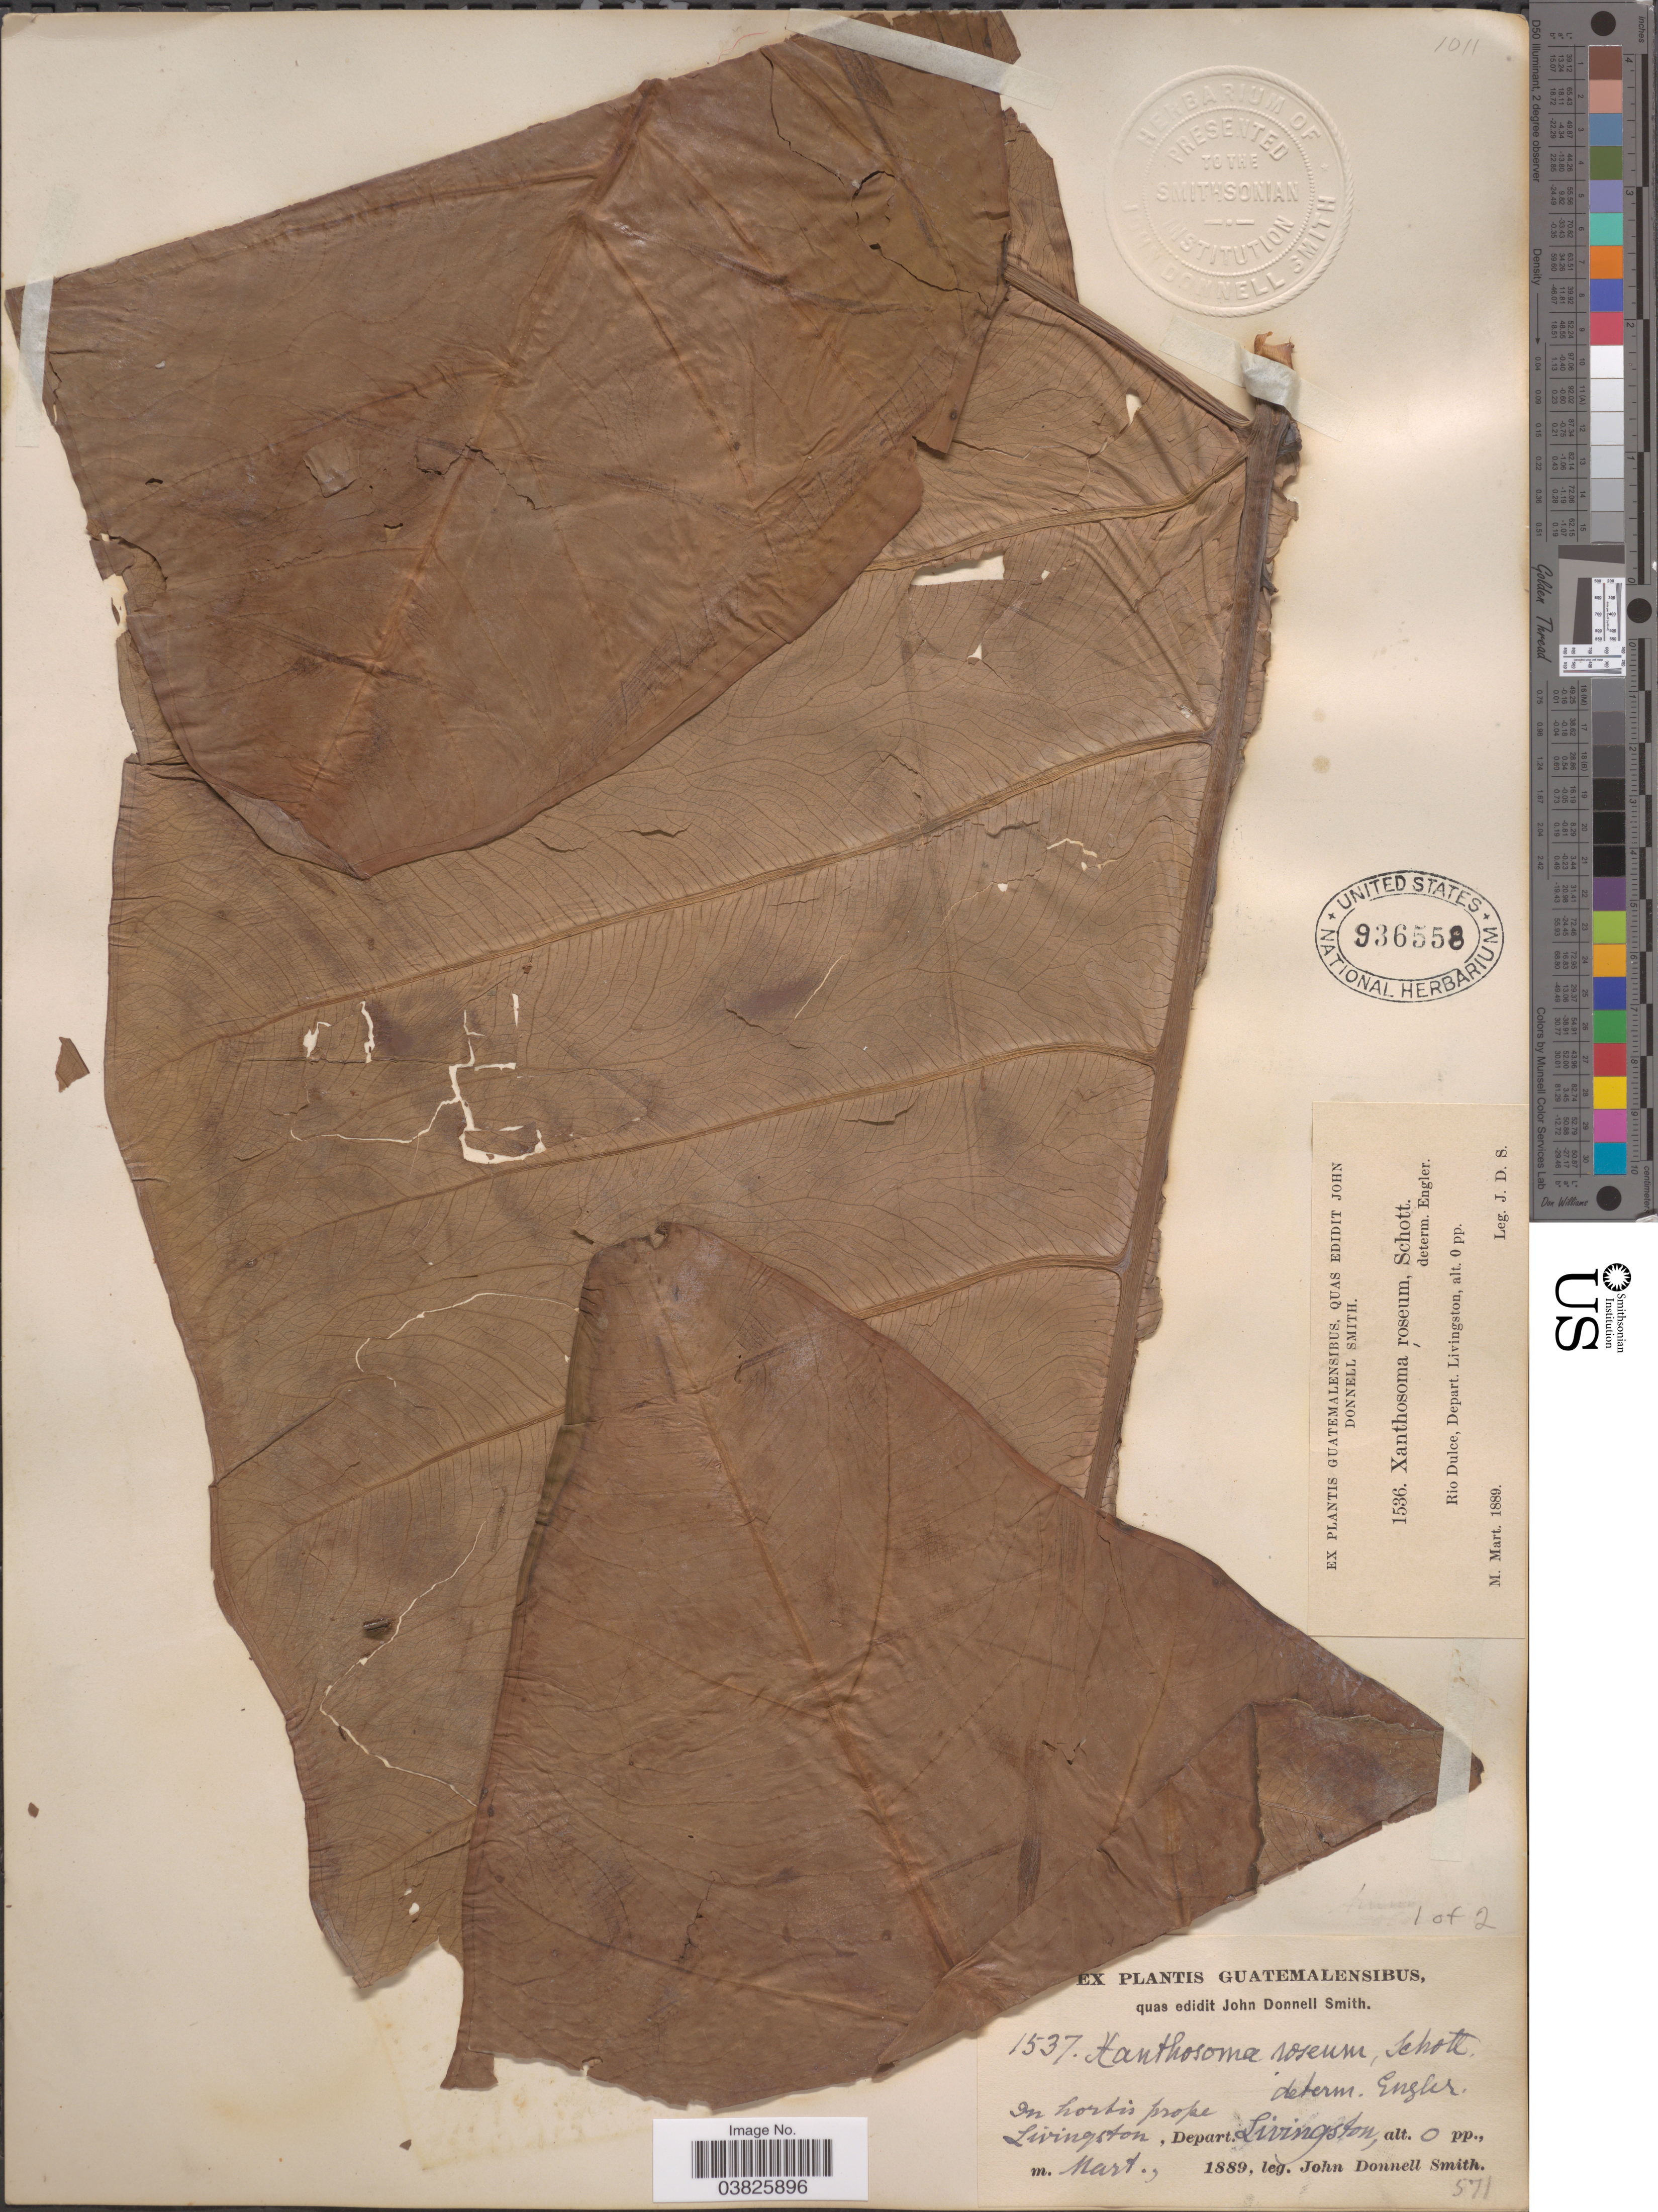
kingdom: Plantae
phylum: Tracheophyta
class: Liliopsida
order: Alismatales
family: Araceae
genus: Xanthosoma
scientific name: Xanthosoma roseum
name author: Schott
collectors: J. Donnell Smith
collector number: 1537/1536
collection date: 1889-03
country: Guatemala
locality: In hortis prope Livingston, Depart. Livingston. Rio Dulce.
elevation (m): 0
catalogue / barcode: US 936558